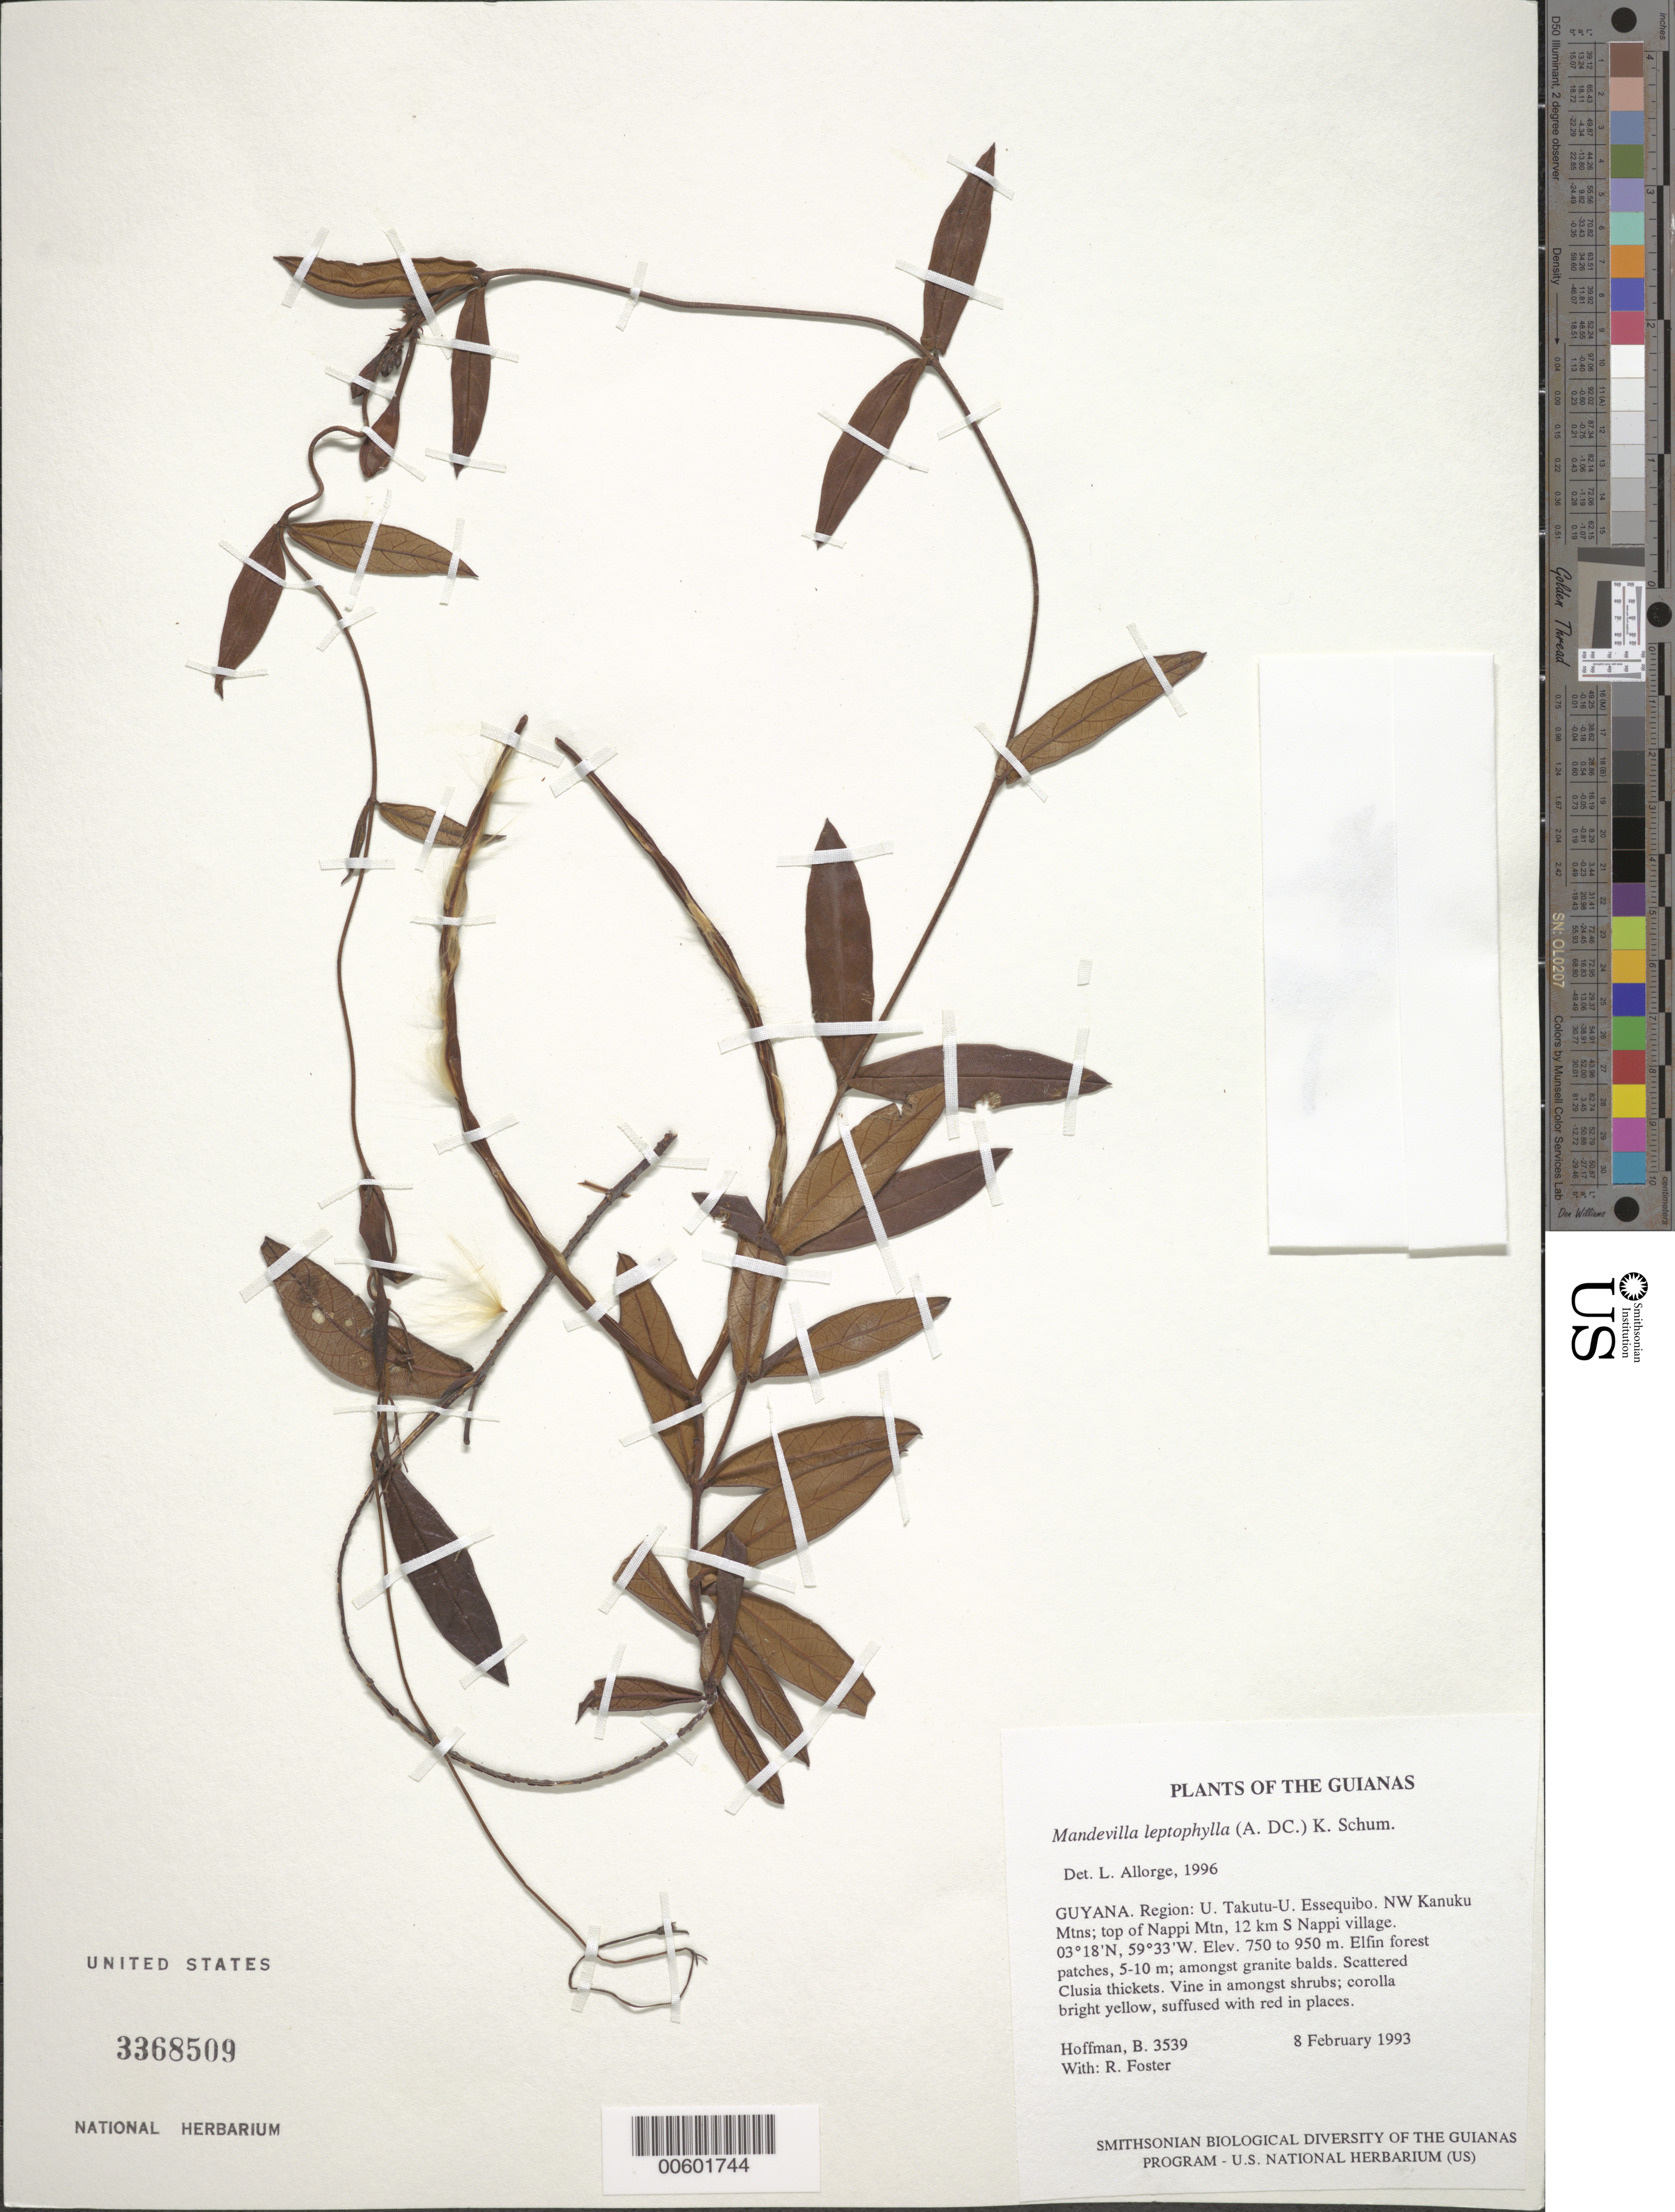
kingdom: Plantae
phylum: Tracheophyta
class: Magnoliopsida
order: Gentianales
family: Apocynaceae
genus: Mandevilla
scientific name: Mandevilla leptophylla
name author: (A. DC.) K. Schum.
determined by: Allorge, L.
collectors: B. Hoffman & R. Foster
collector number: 3539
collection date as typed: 8 February 1993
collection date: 1993-02-08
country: Guyana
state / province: U. Takutu-U. Essequibo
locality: NW Kanuku Mountains; top of Nappi Mountain, 12 km S of Nappi village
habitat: Elfin forest patches, 5-10 m; amongst granite balds. Scattered Clusia thickets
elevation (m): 750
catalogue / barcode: US 3368509